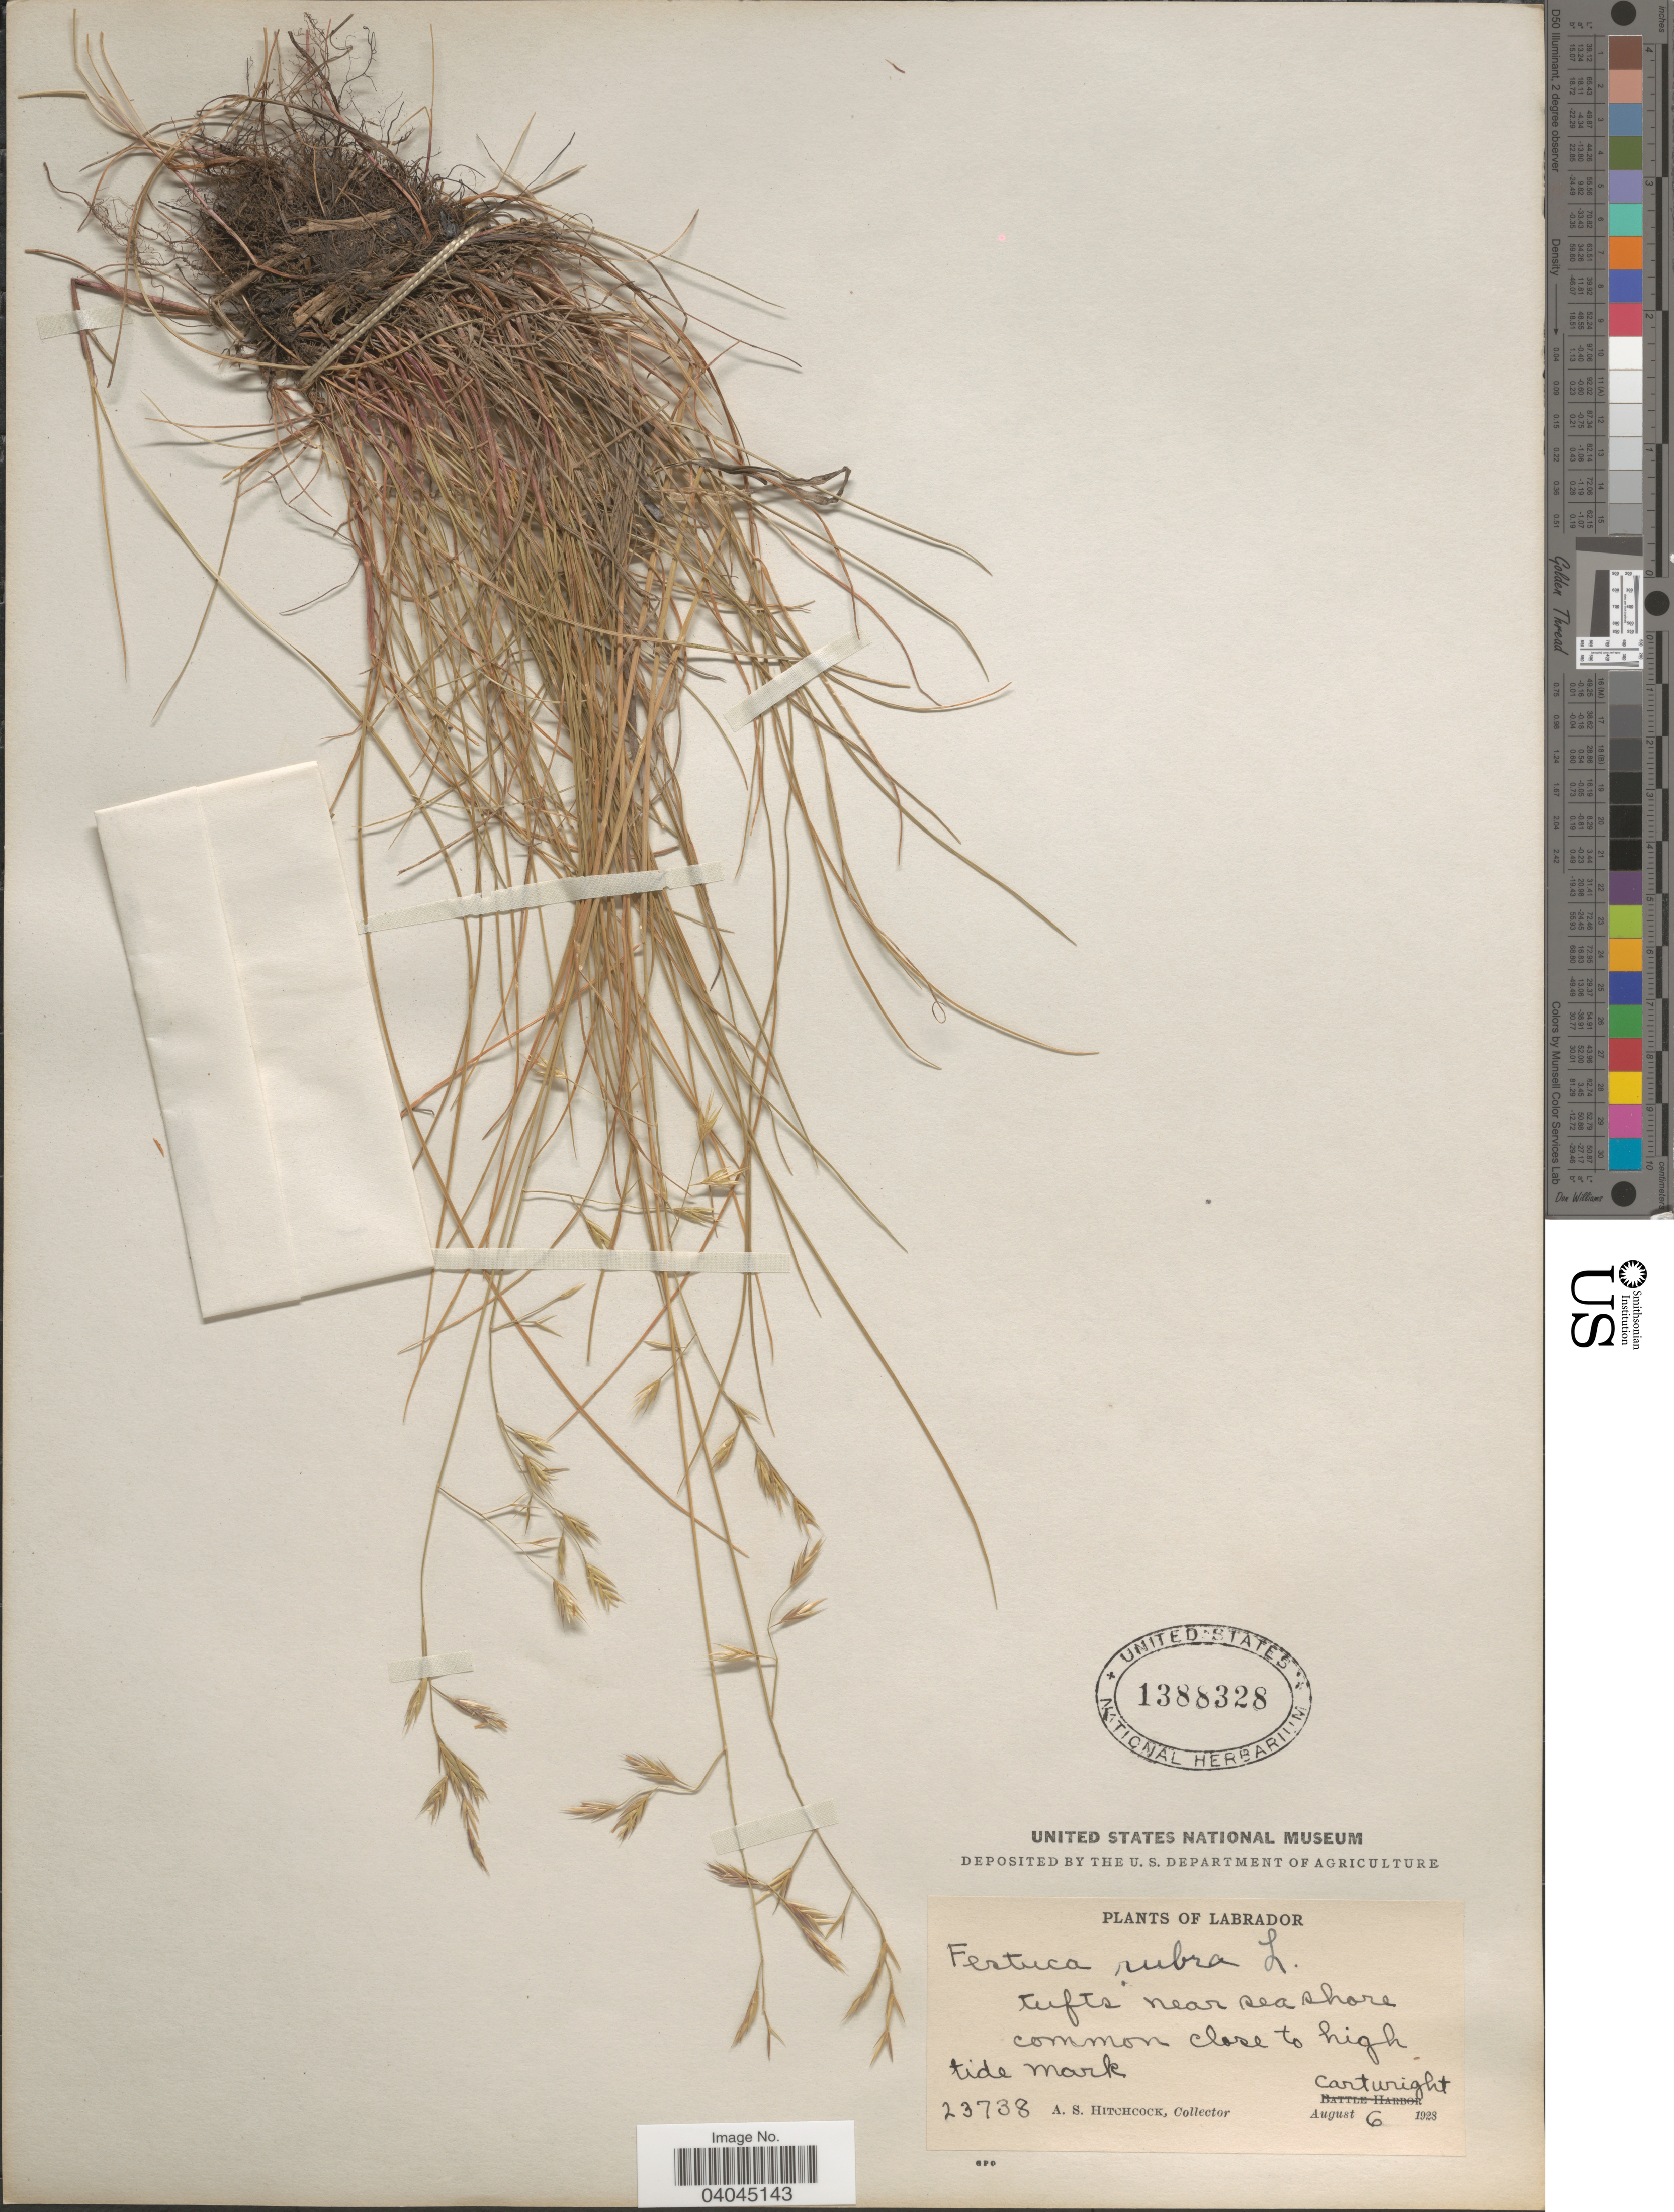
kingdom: Plantae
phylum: Tracheophyta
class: Liliopsida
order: Poales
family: Poaceae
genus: Festuca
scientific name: Festuca rubra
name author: L.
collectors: A. S. Hitchcock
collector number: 23738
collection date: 1928-08-06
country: Canada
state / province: Newfoundland and Labrador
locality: Labrador. Near sea shore. Close to high tide mark. Cartwright.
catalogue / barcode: US 1388328